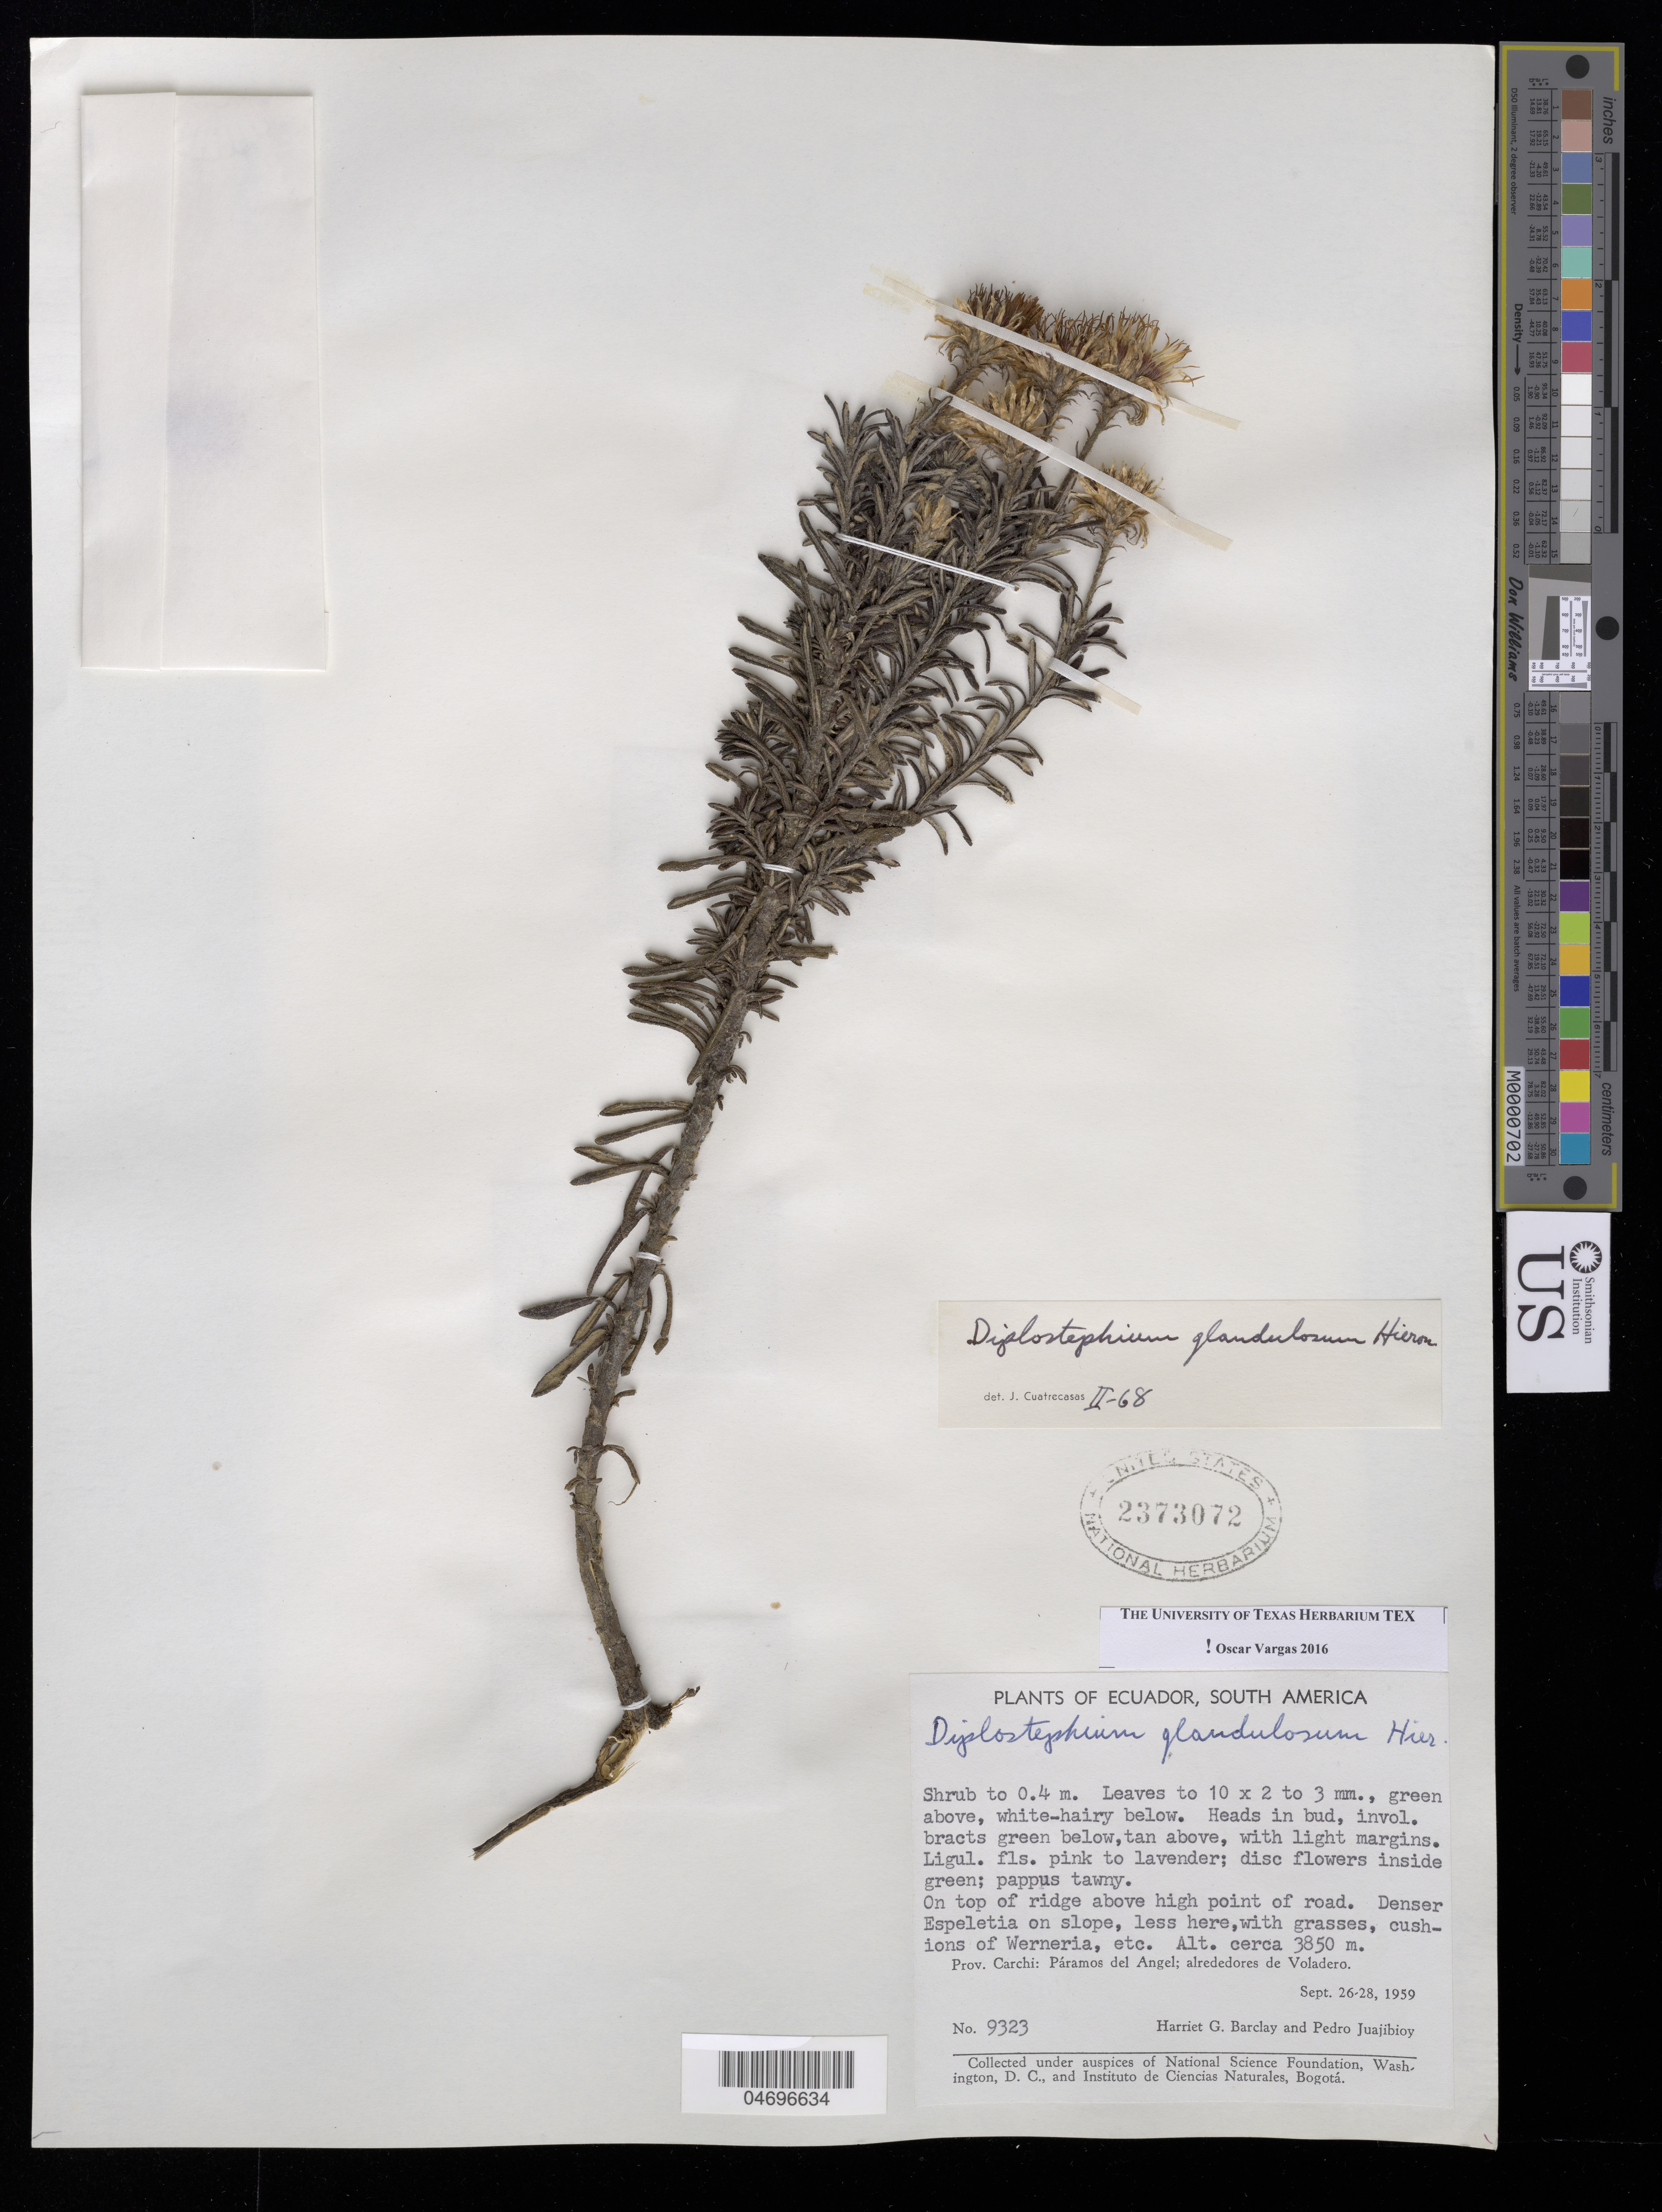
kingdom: Plantae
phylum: Tracheophyta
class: Magnoliopsida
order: Asterales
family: Asteraceae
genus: Diplostephium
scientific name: Diplostephium glandulosum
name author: Hieron.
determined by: Vargas, Oscar M.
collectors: H. G. Barclay & P. Juajibioy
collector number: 9323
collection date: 1959-09-26/1959-09-28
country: Ecuador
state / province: Carchi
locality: Páramo del Ángel. Alrededores de El Voladero. Slopes leading to small lake on west side of ridge above hight point of road.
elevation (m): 3775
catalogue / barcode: US 2373072